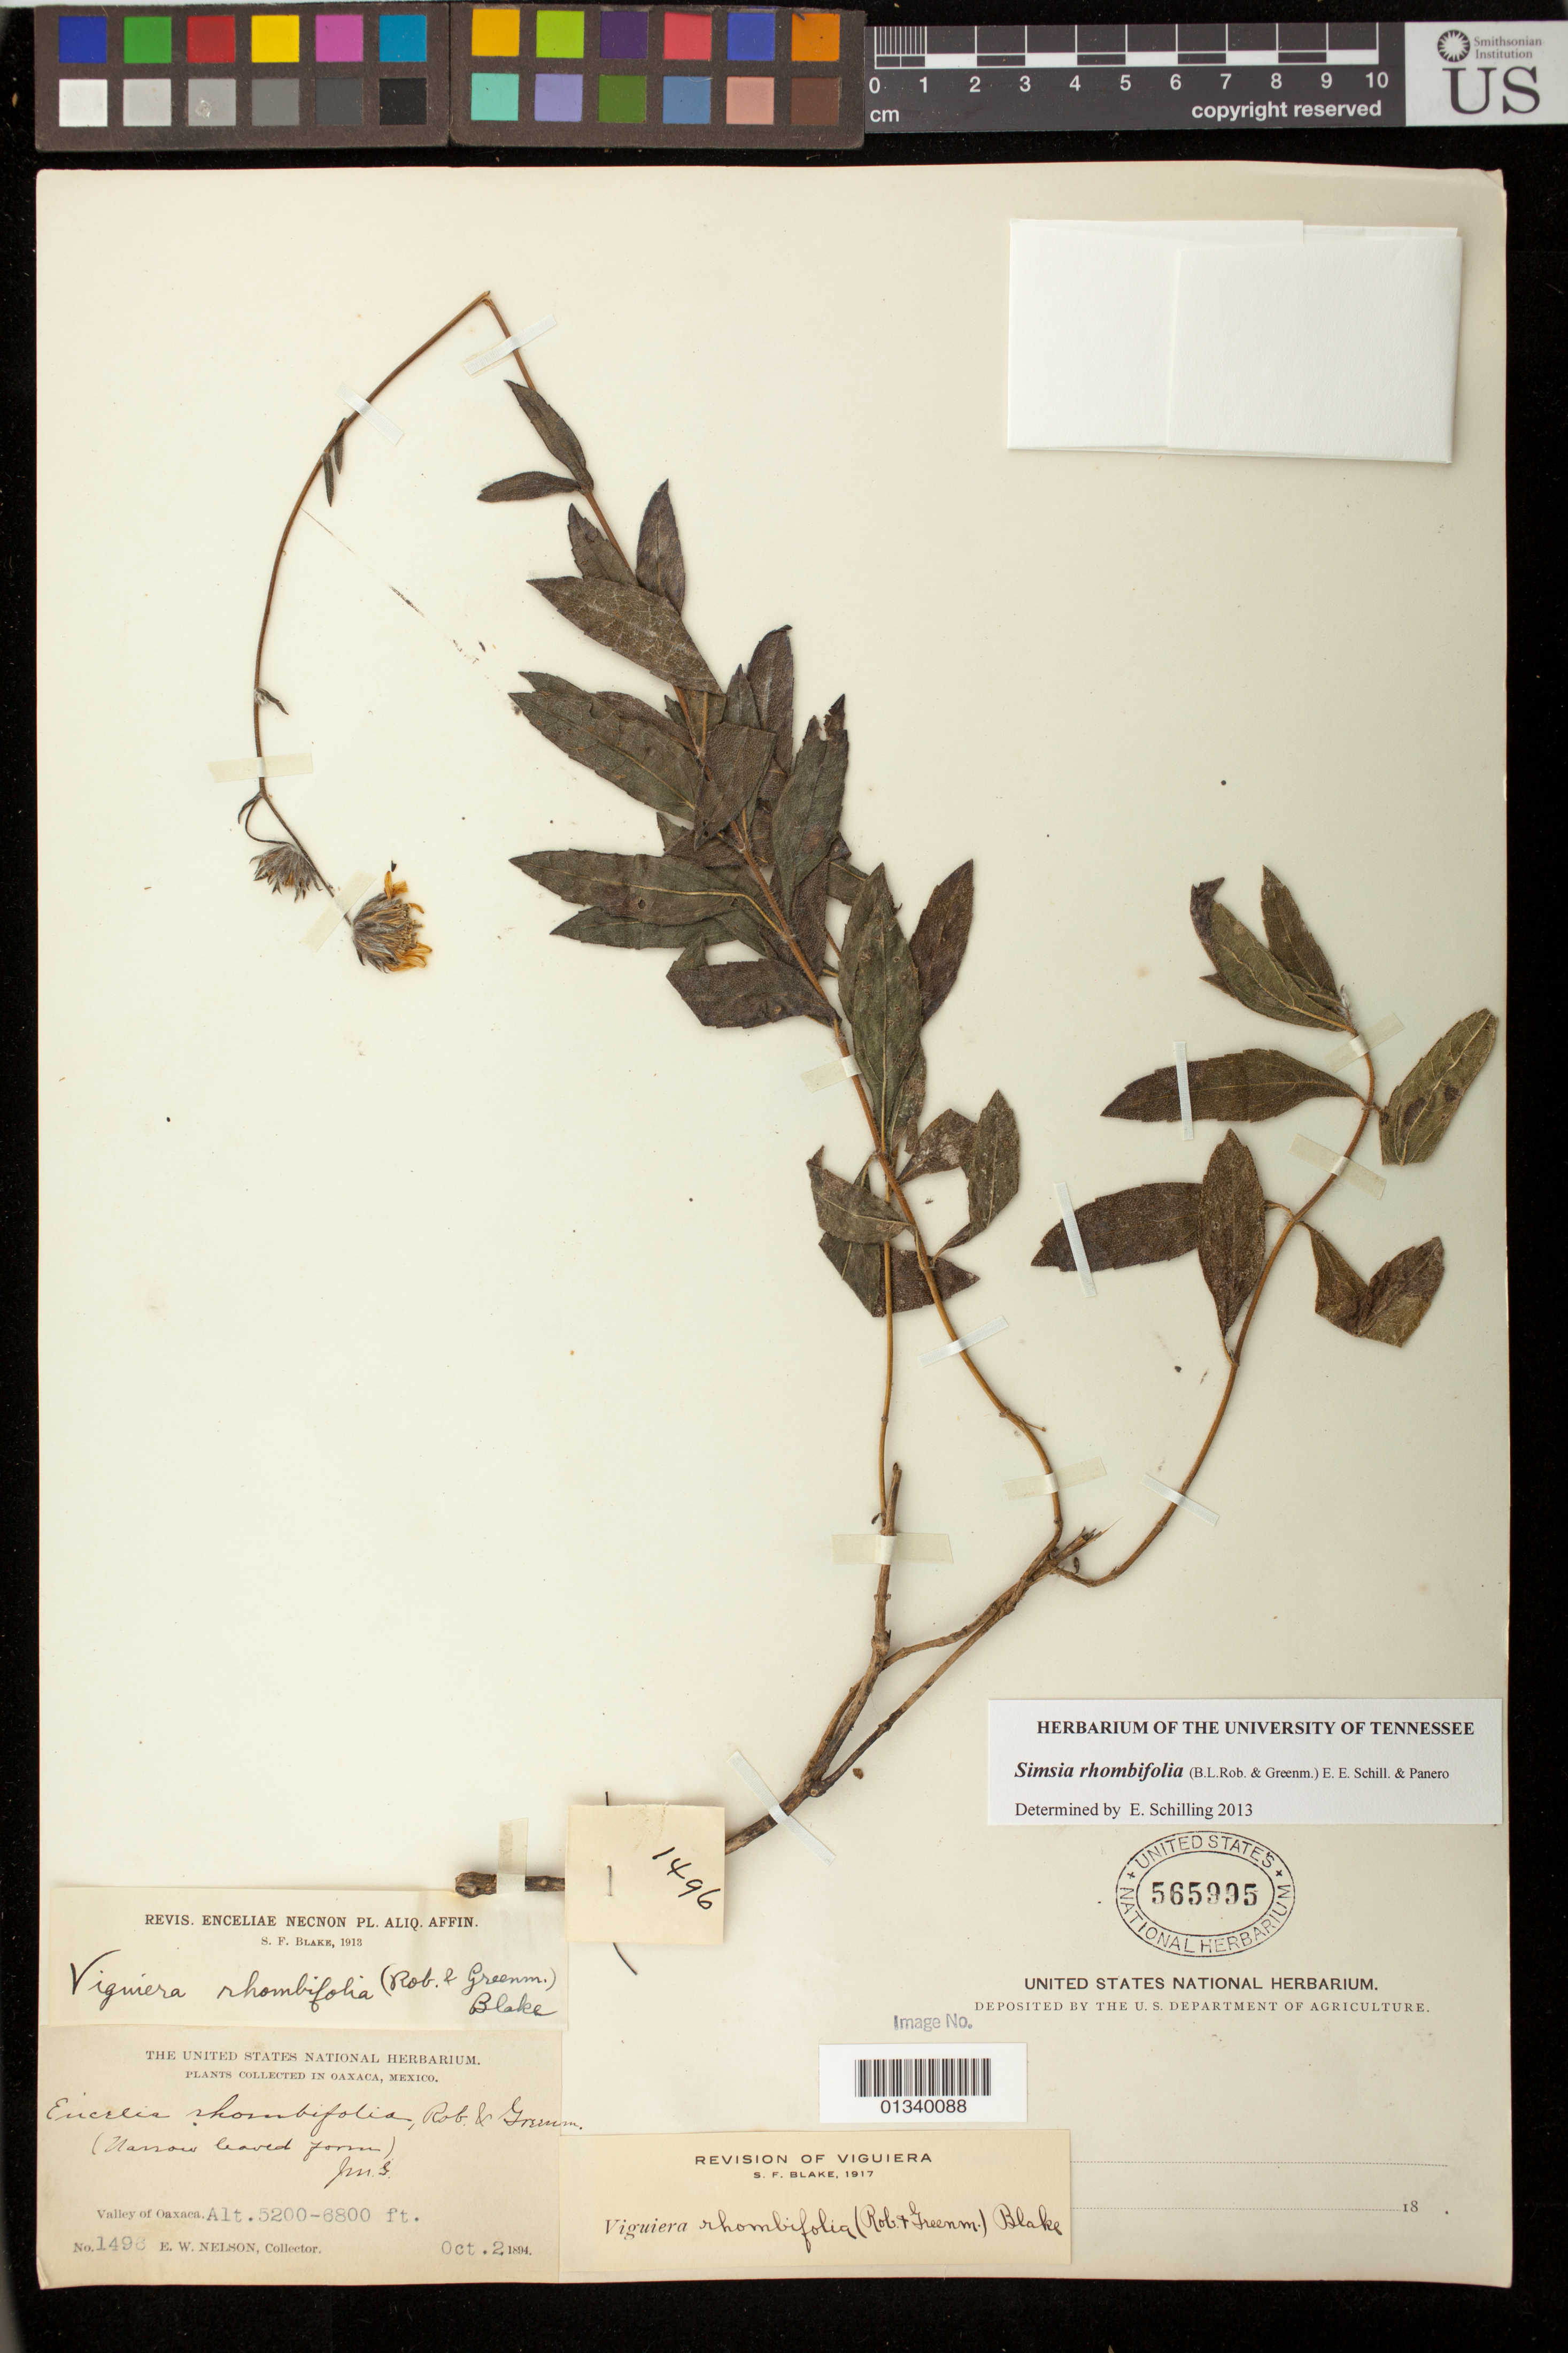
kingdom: Plantae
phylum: Tracheophyta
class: Magnoliopsida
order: Asterales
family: Asteraceae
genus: Simsia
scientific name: Simsia rhombifolia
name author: (B.L. Rob. & Greenm.) E.E. Schill. & Panero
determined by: Schilling, E. E.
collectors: E. W. Nelson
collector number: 1496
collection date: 1894-10-02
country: Mexico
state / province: Oaxaca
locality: Oaxaca Valley.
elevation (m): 1585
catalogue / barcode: US 565995